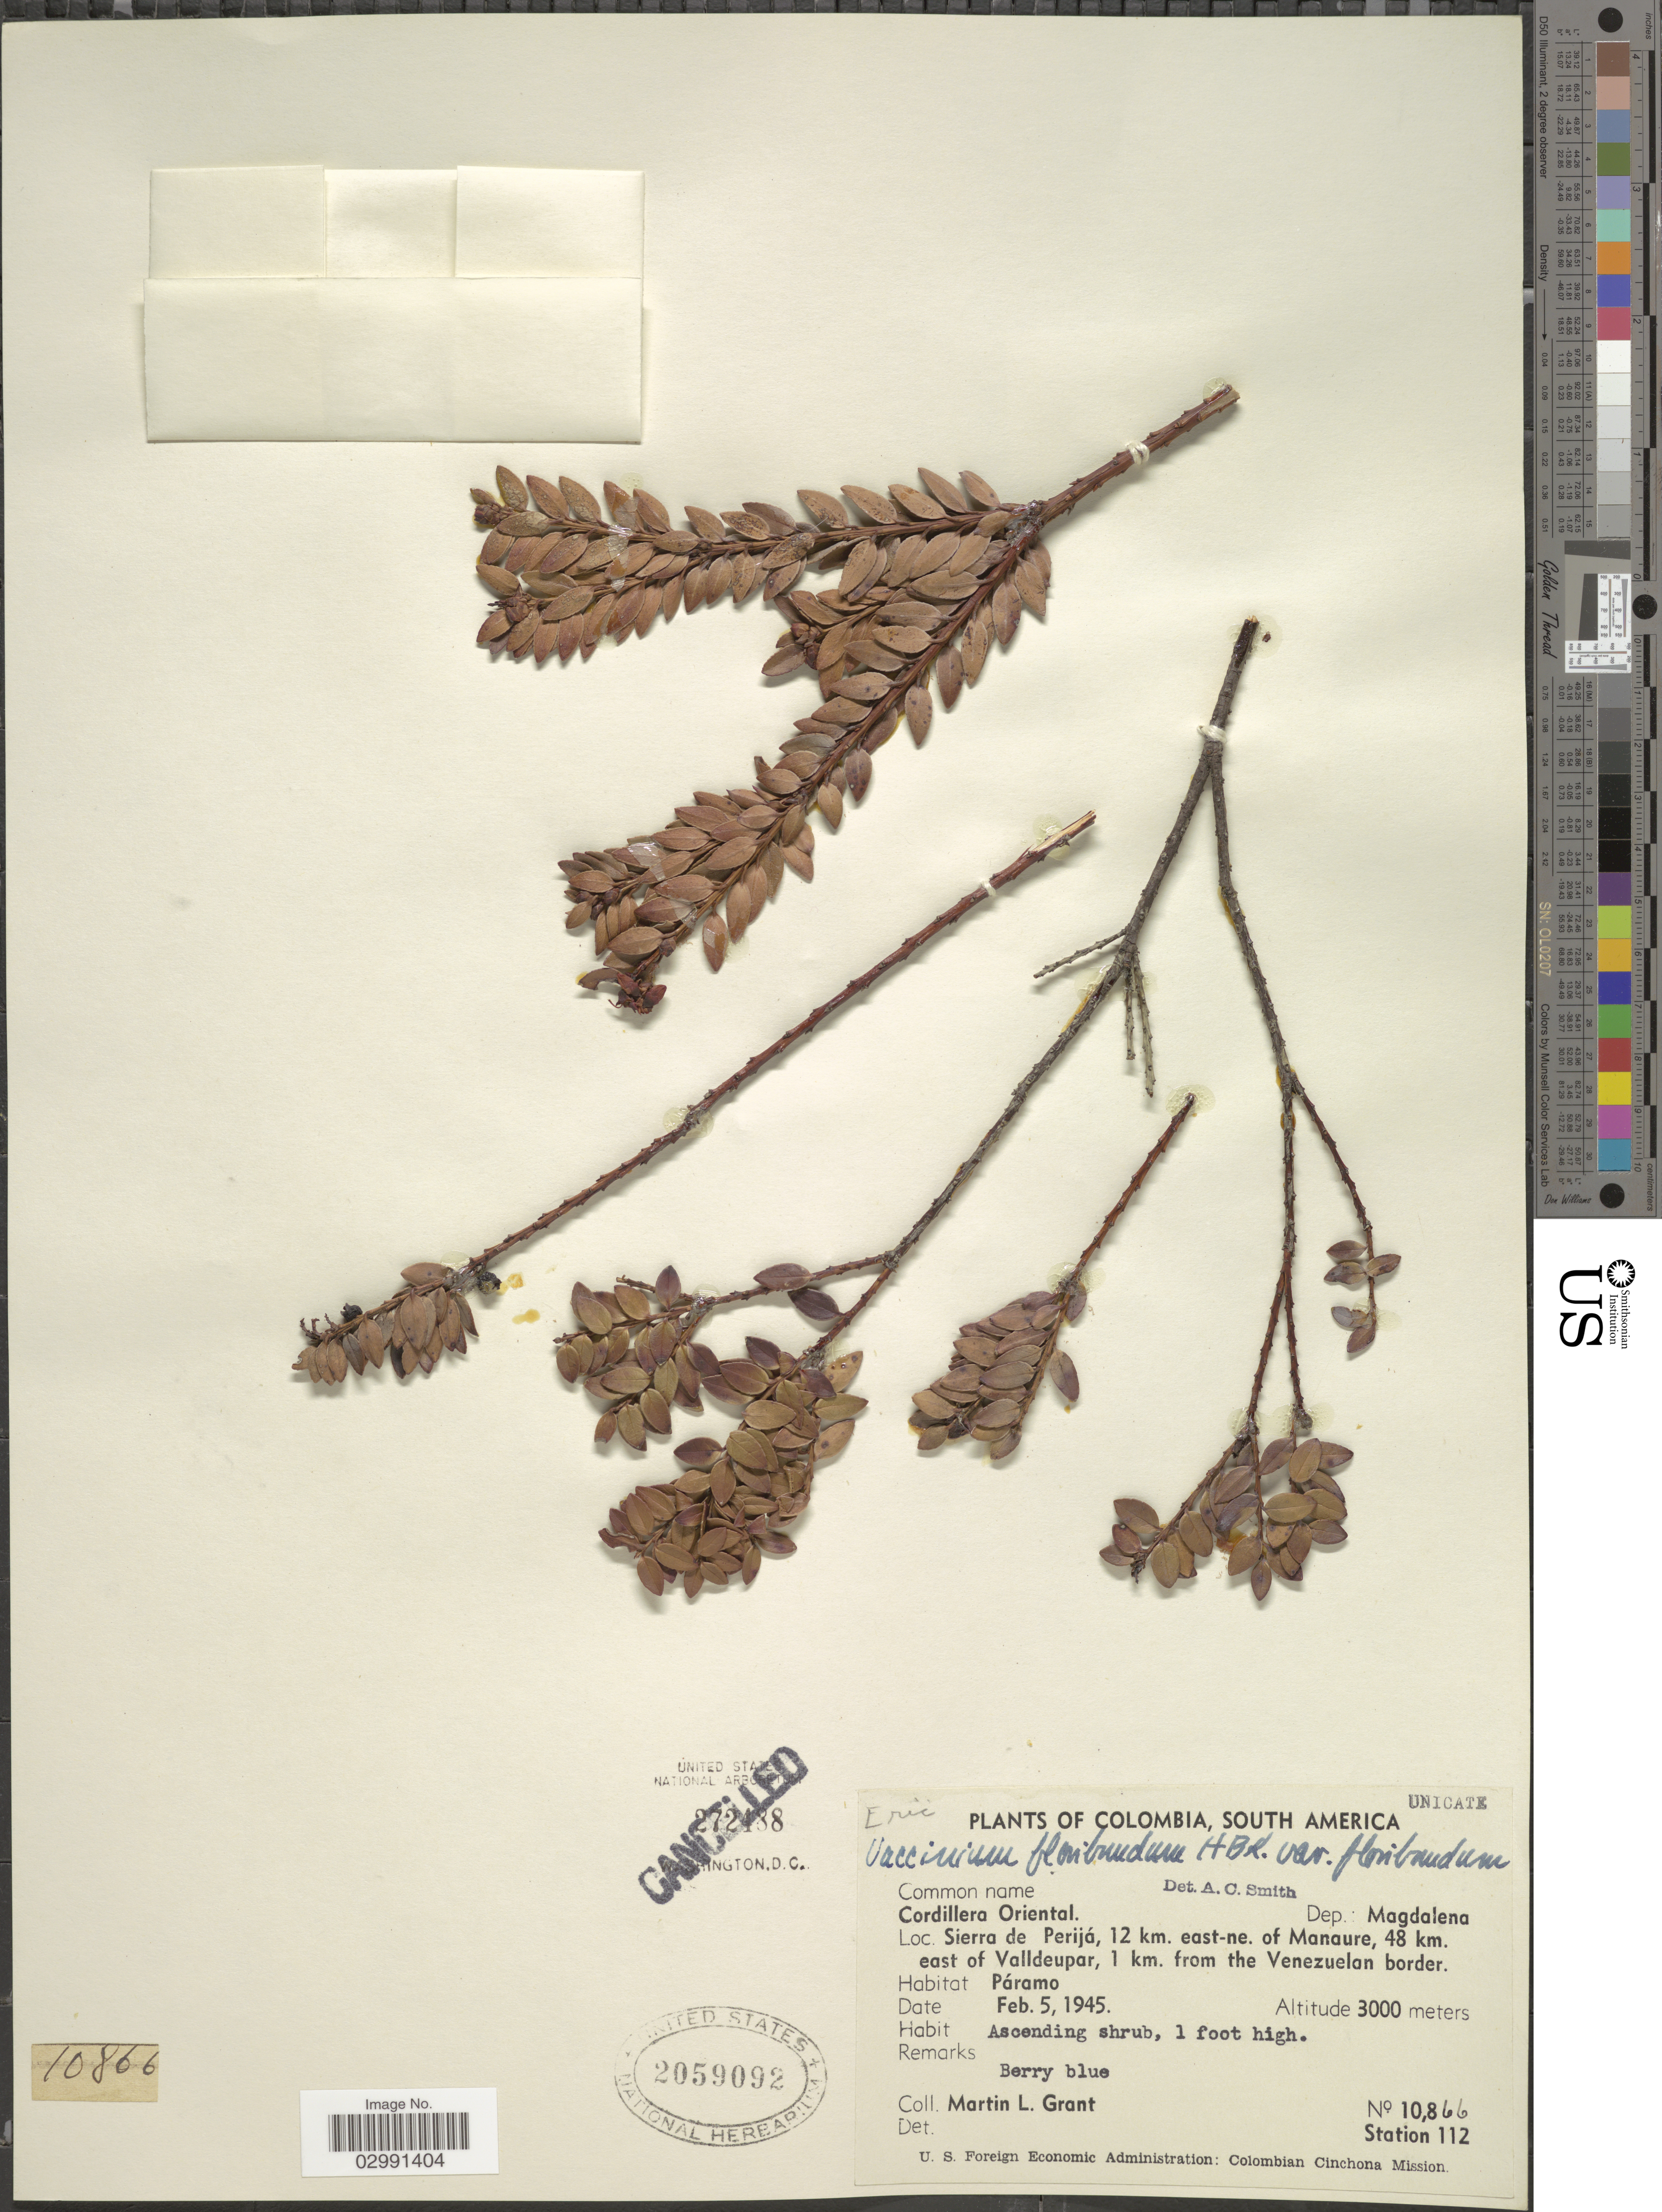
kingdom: Plantae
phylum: Tracheophyta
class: Magnoliopsida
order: Ericales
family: Ericaceae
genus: Vaccinium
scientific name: Vaccinium floribundum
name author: Kunth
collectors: M. L. Grant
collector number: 10866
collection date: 1945-02-05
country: Colombia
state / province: Magdalena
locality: South America. Cordillera Oriental. Dep.: Magdalena. Sierra de Perijá, 12 km. east-ne. of Manaure, 48 km. east of Valldeupar, 1 km. from the Venezuelan border. Páramo.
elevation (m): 3000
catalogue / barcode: US 2059092